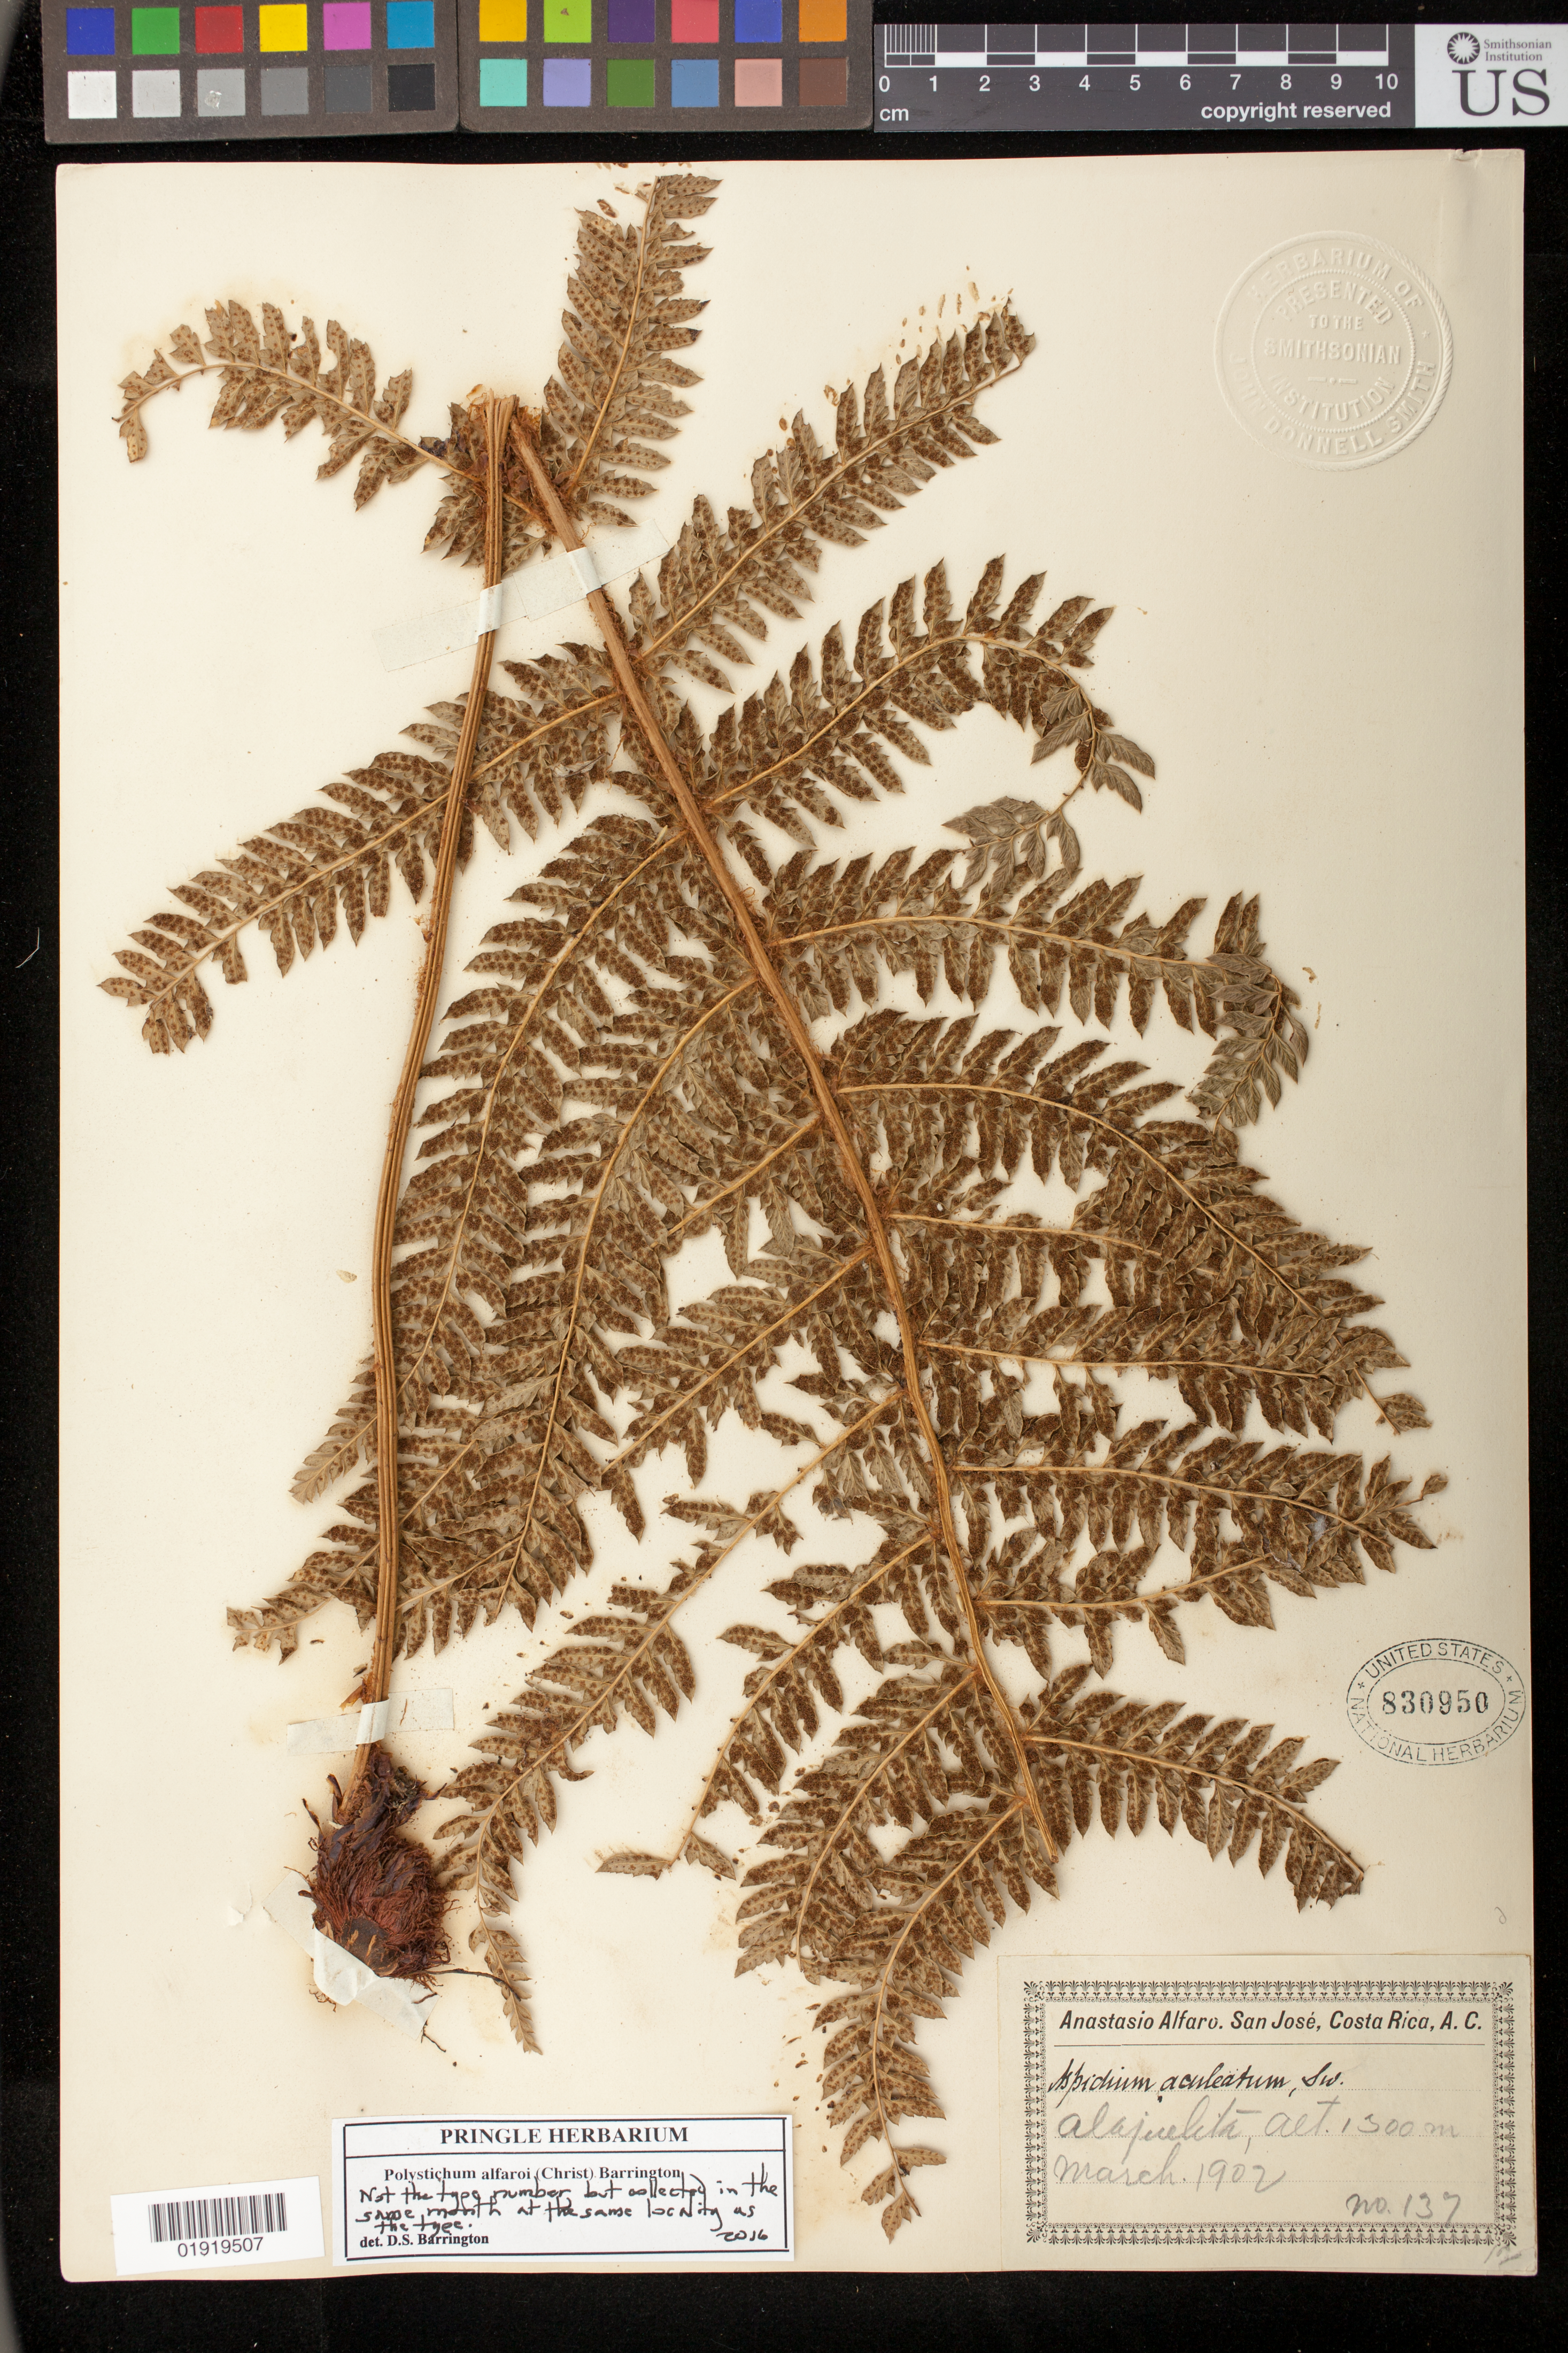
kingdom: Plantae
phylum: Tracheophyta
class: Polypodiopsida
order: Polypodiales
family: Dryopteridaceae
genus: Polystichum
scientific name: Polystichum aculeatum var. alfaroi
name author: Christ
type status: Possible Type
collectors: A. Alfaro Gonzalez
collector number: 137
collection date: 1902-03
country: Costa Rica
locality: Alajuelita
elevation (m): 1300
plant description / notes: Protologue, "Hab. Alajuelito, 1300 m.l. Alfaro mrs 1902. 16471." As annotated by D.S. Barrington (2016), "Not the type number, but collected in the same month at the same locality as the type." Attached notes identify this specimen as an isotype, indicating that Alfaro's number on this specimen (137) is the same as C.R. Nat. Herb. 16471 (as cited in protologue).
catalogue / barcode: US 830950